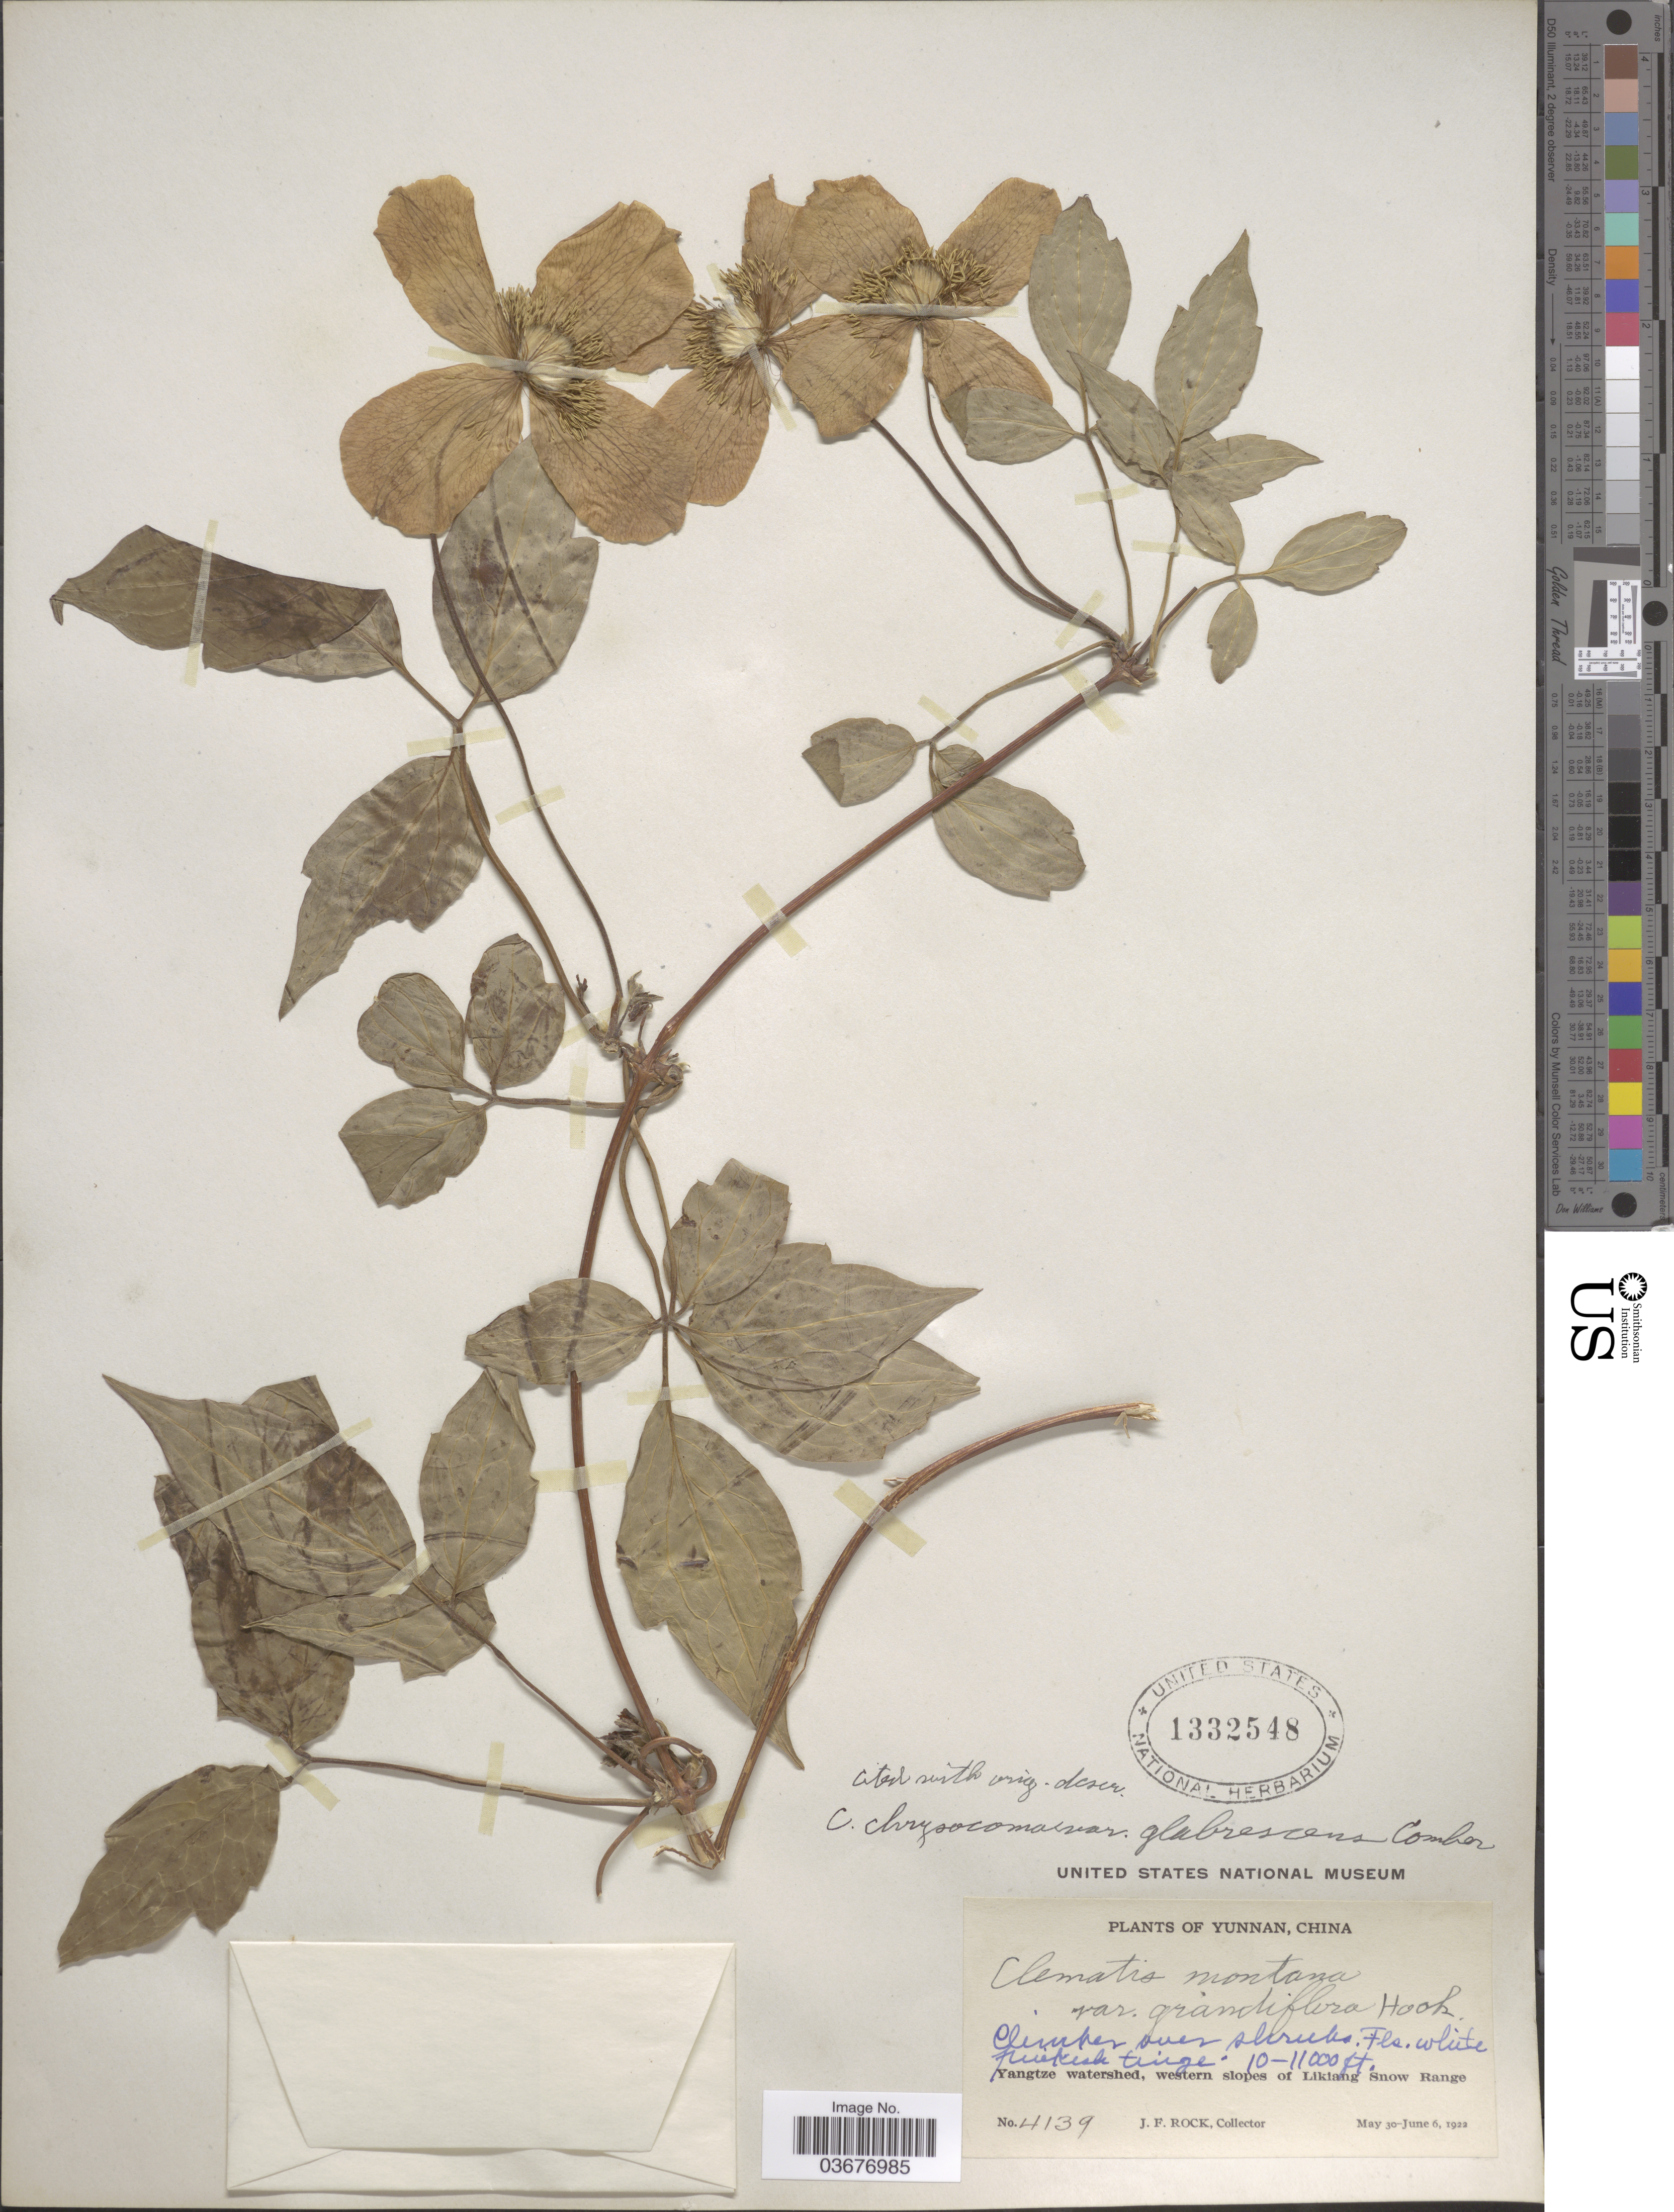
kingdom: Plantae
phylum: Tracheophyta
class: Magnoliopsida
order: Ranunculales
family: Ranunculaceae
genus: Clematis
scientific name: Clematis chrysocoma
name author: Franch.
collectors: J. Rock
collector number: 4139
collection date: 1922-05-30/1922-06-06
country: China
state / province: Yunnan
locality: Yangtze watershed, western slopes of Likiang Snow Range.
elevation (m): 3048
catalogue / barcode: US 1332548